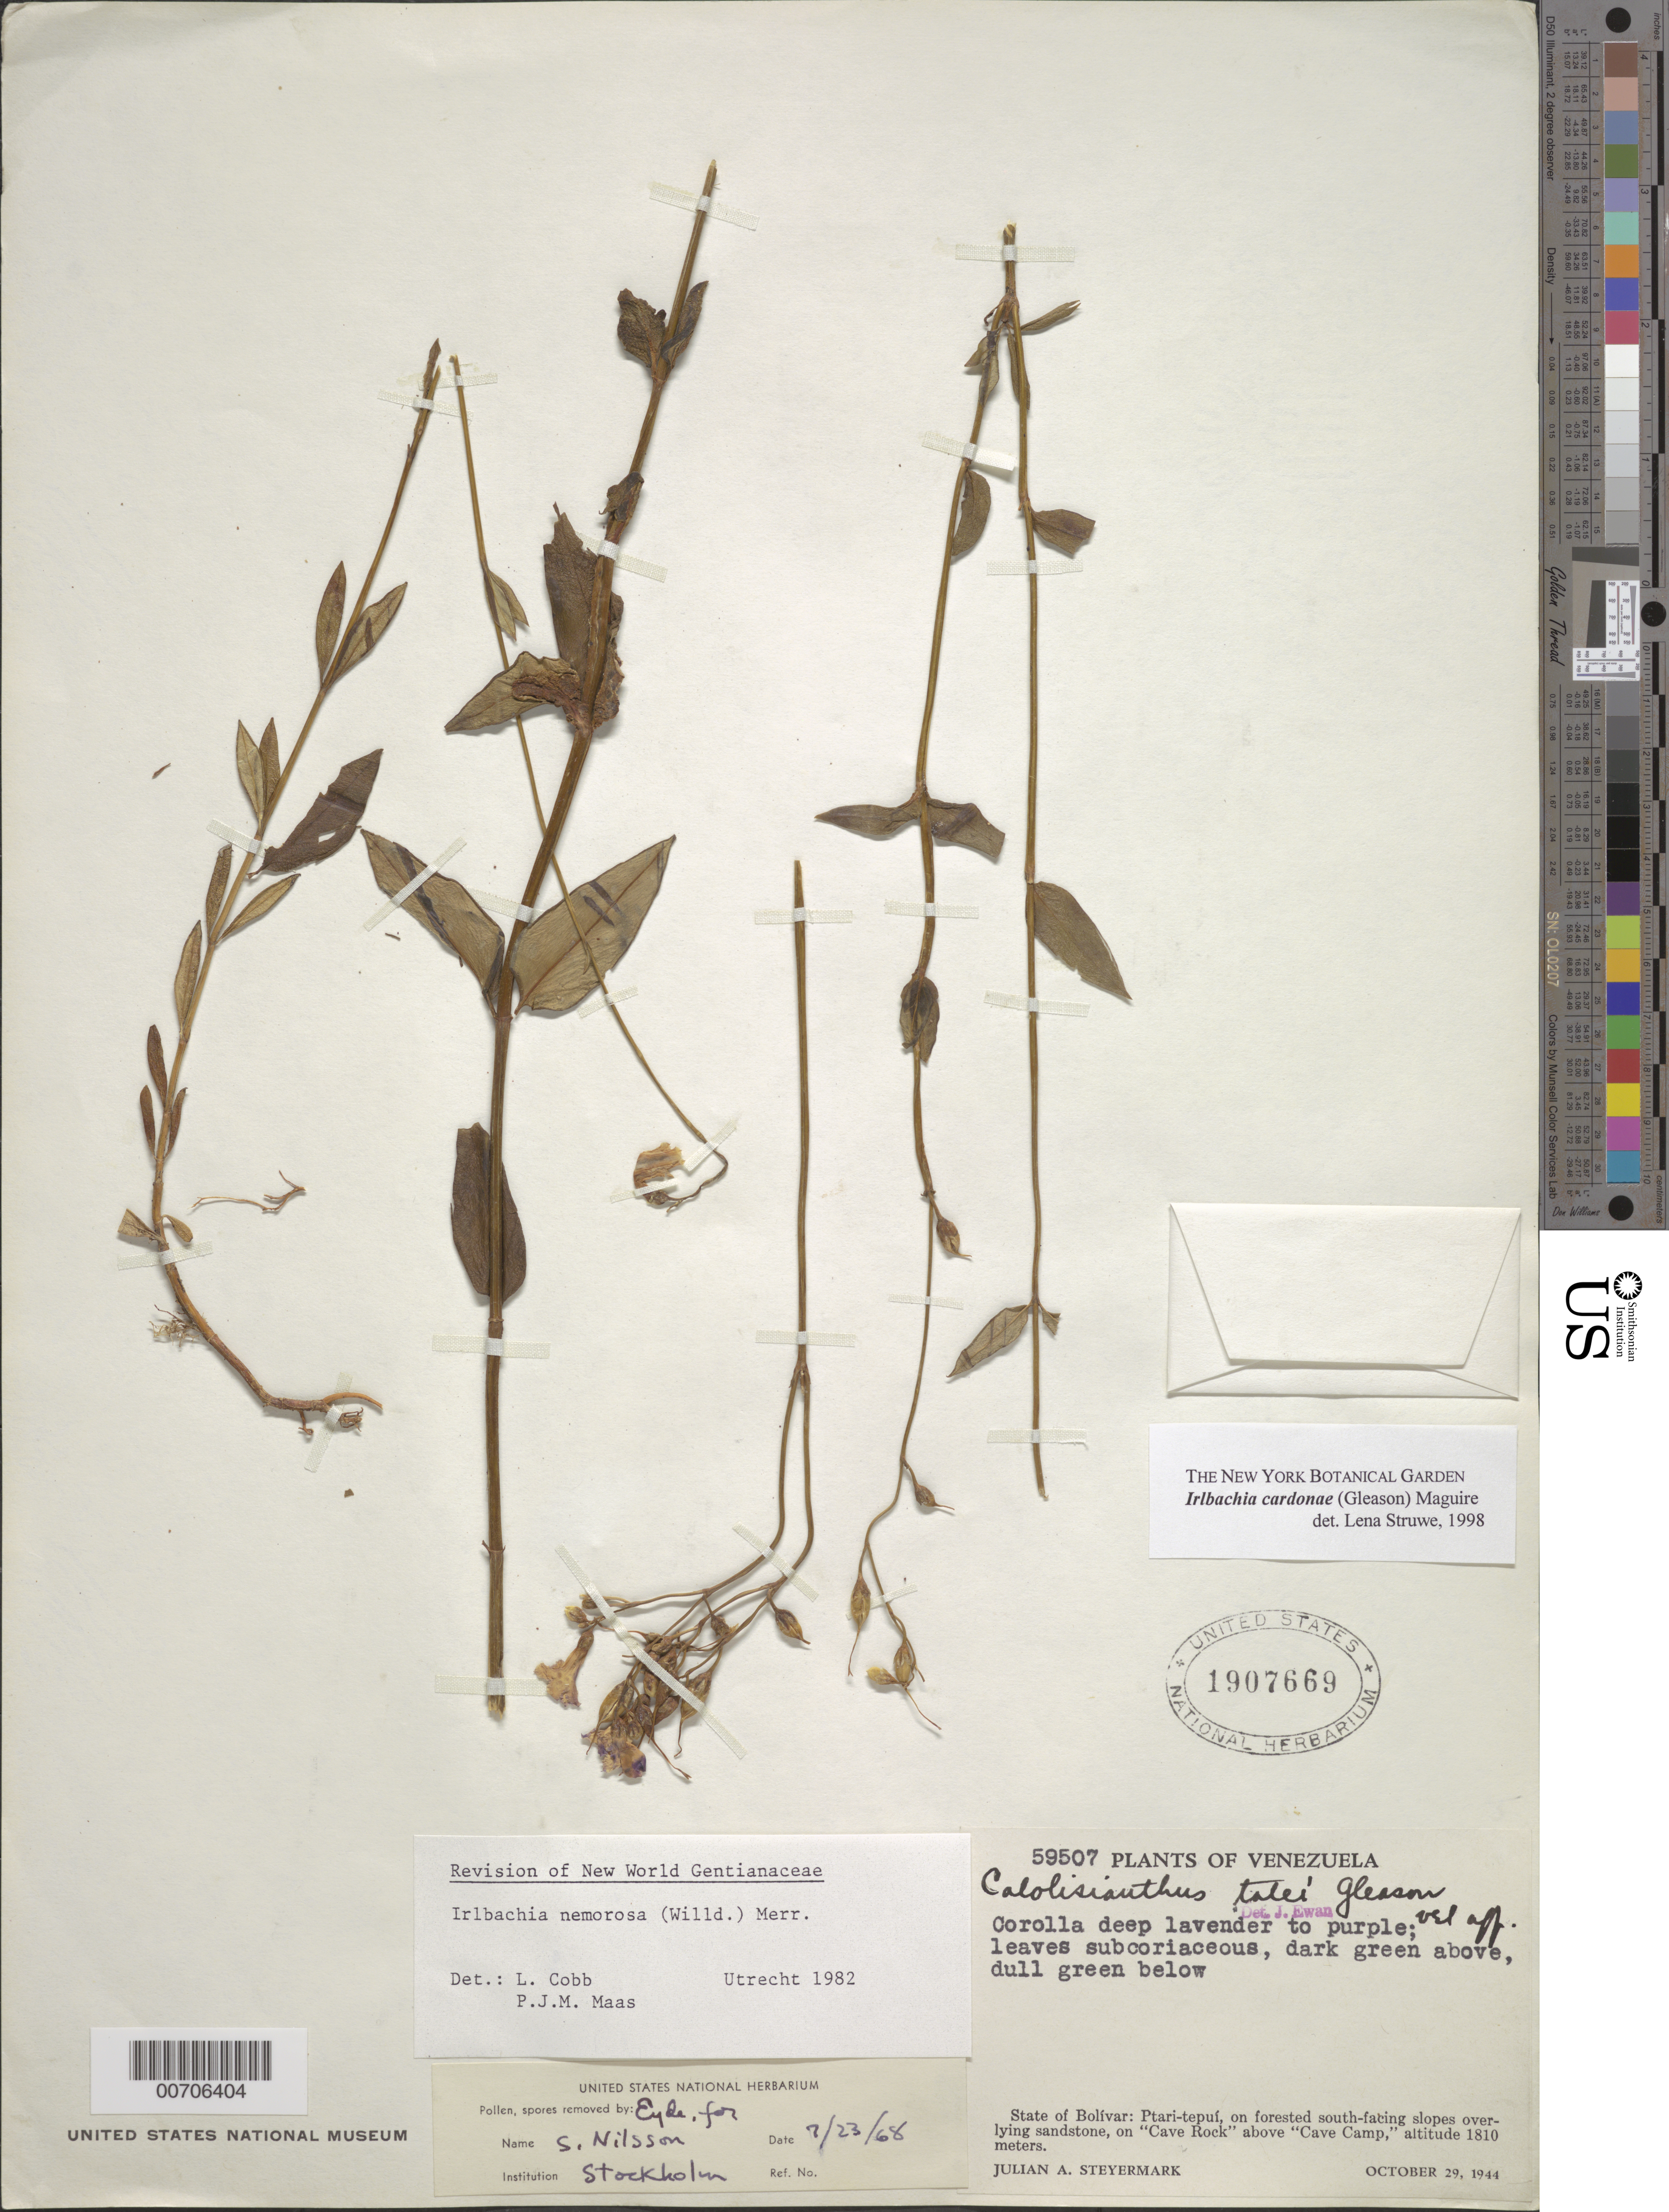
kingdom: Plantae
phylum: Tracheophyta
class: Magnoliopsida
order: Gentianales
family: Gentianaceae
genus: Irlbachia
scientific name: Irlbachia cardonae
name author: (Gleason) Maguire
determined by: Struwe, L.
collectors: J. Steyermark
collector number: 59507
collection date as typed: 29-Oct-44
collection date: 1944-10-29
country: Venezuela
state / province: Bolívar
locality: Ptari-tepuí, "Cave Rock" above "Cave Camp"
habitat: Forested south-facing slopes overlying sandstone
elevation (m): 1810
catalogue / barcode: US 1907669